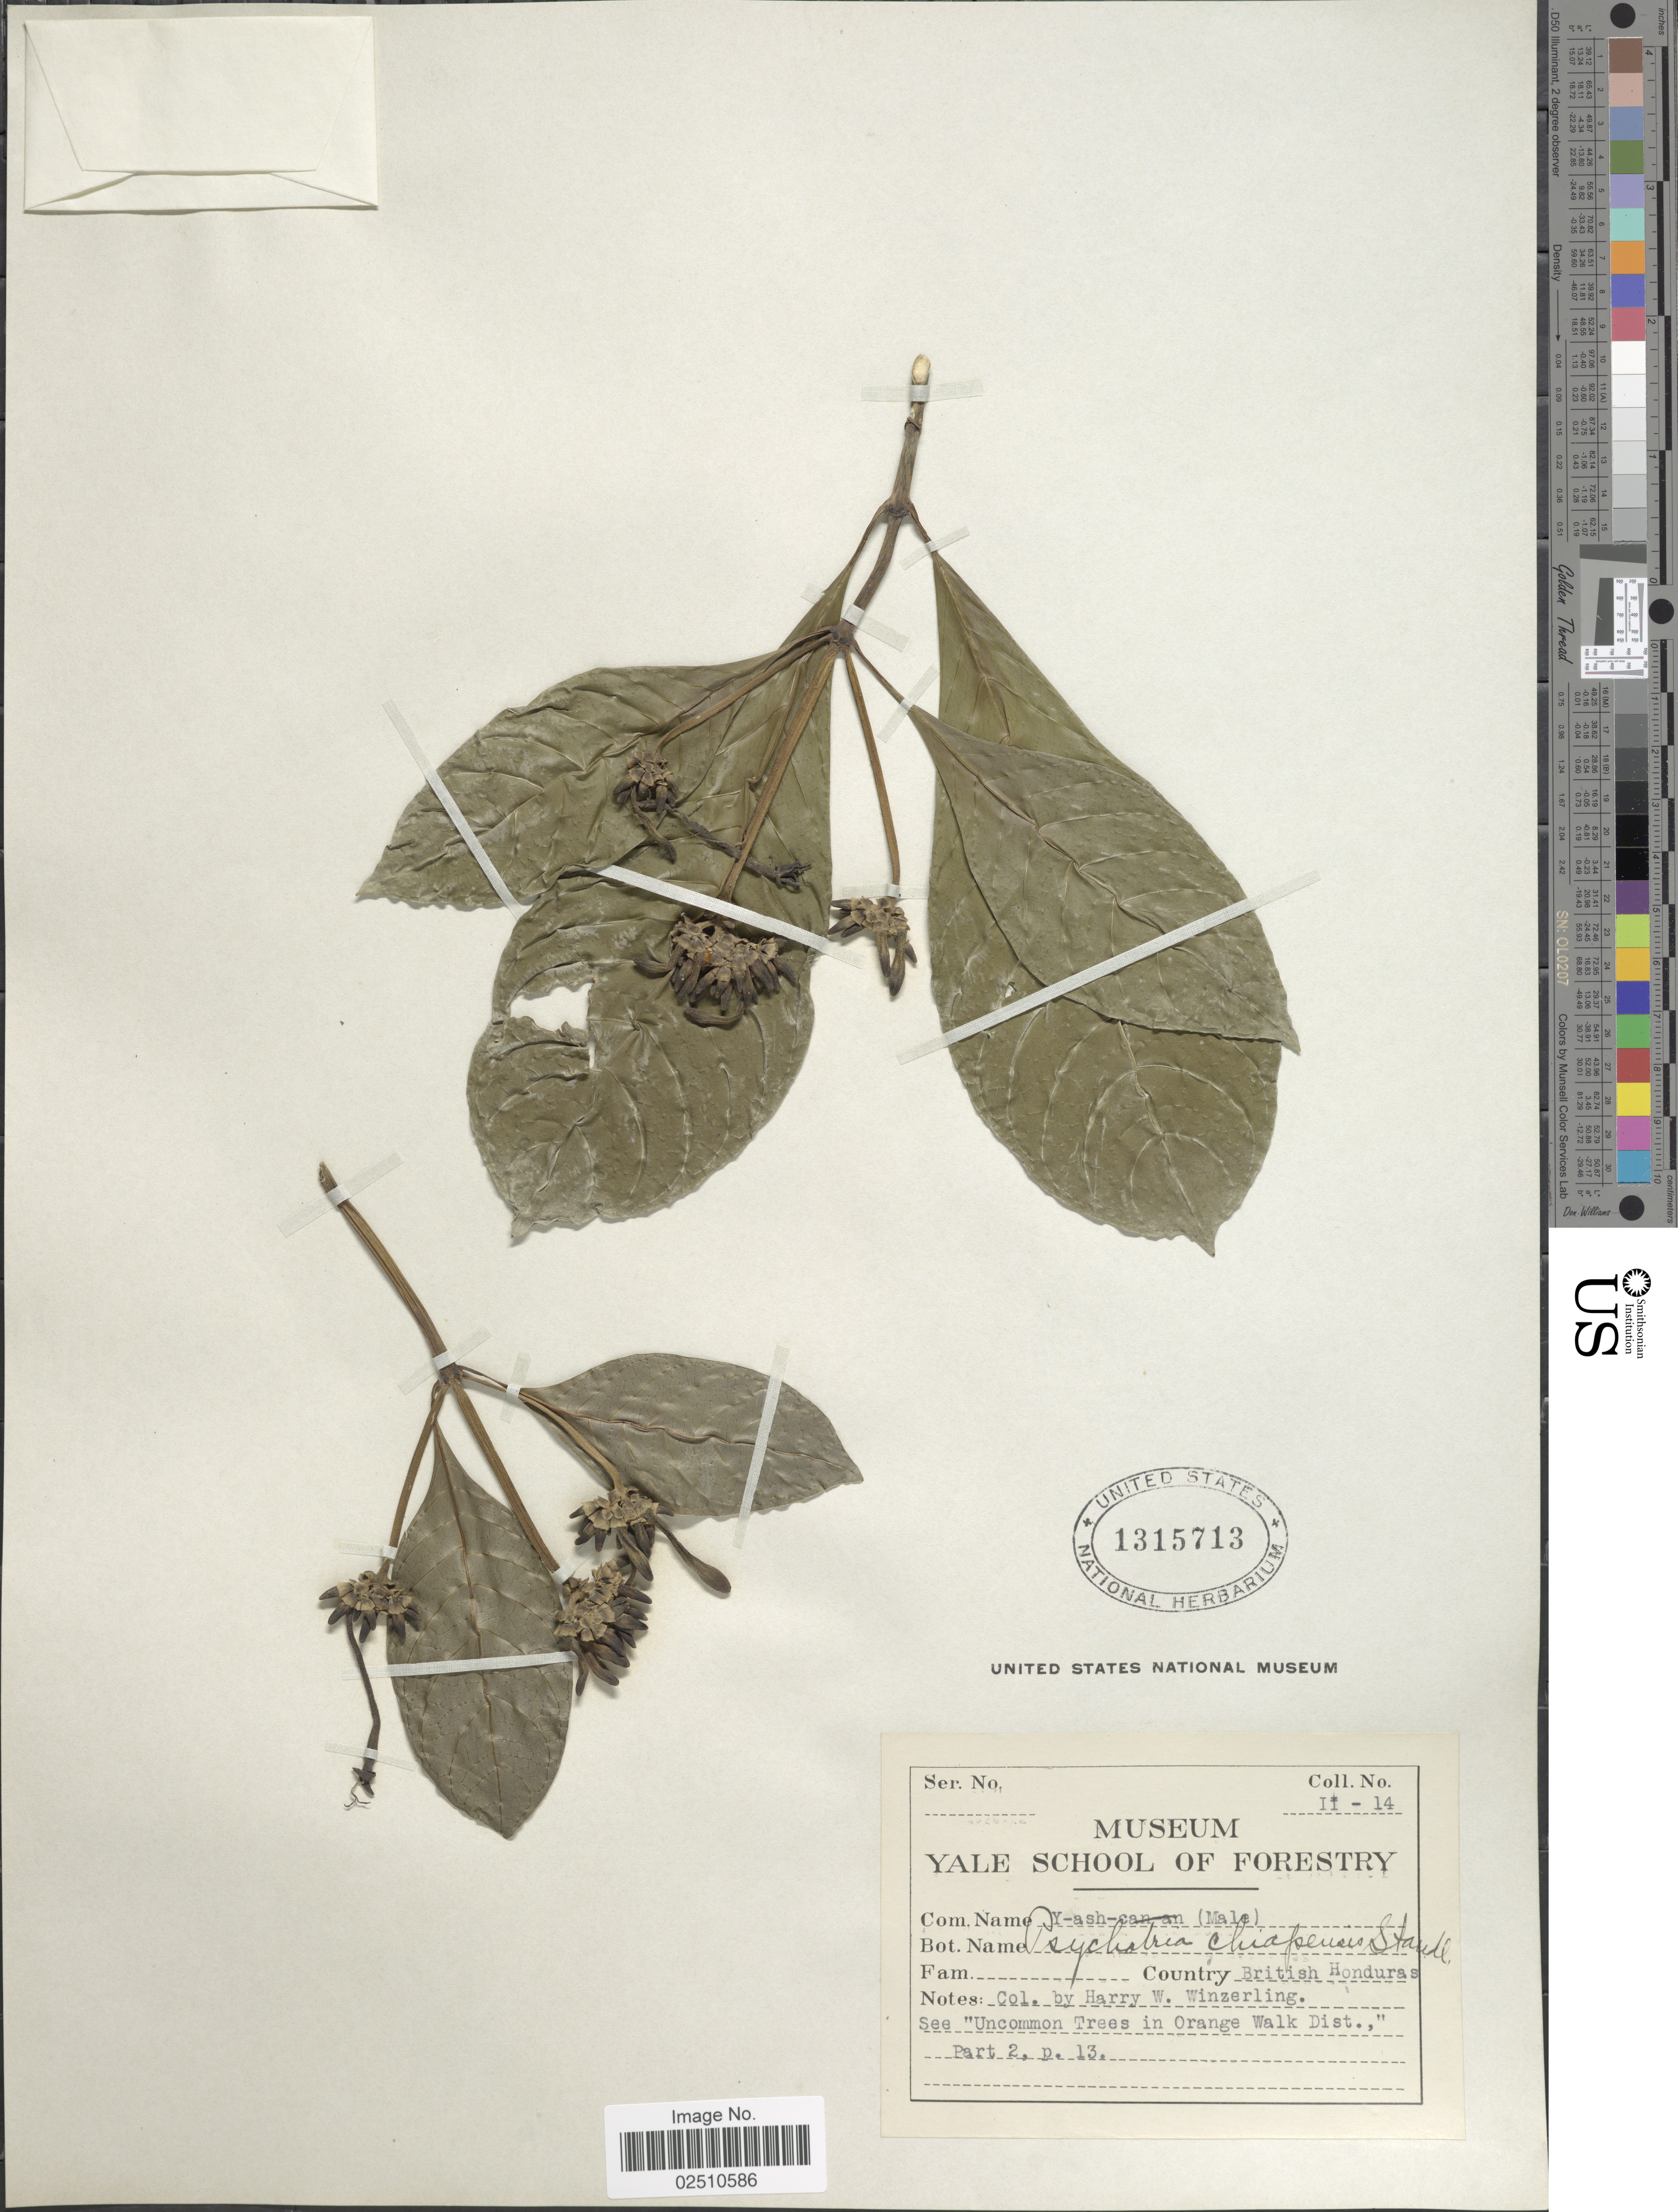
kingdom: Plantae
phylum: Tracheophyta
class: Magnoliopsida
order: Gentianales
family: Rubiaceae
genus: Psychotria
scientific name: Psychotria chiapensis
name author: Standl.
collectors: H. Winzerling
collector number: II-14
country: Belize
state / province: Orange Walk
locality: British Honduras, Orange Walk District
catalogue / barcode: US 1315713